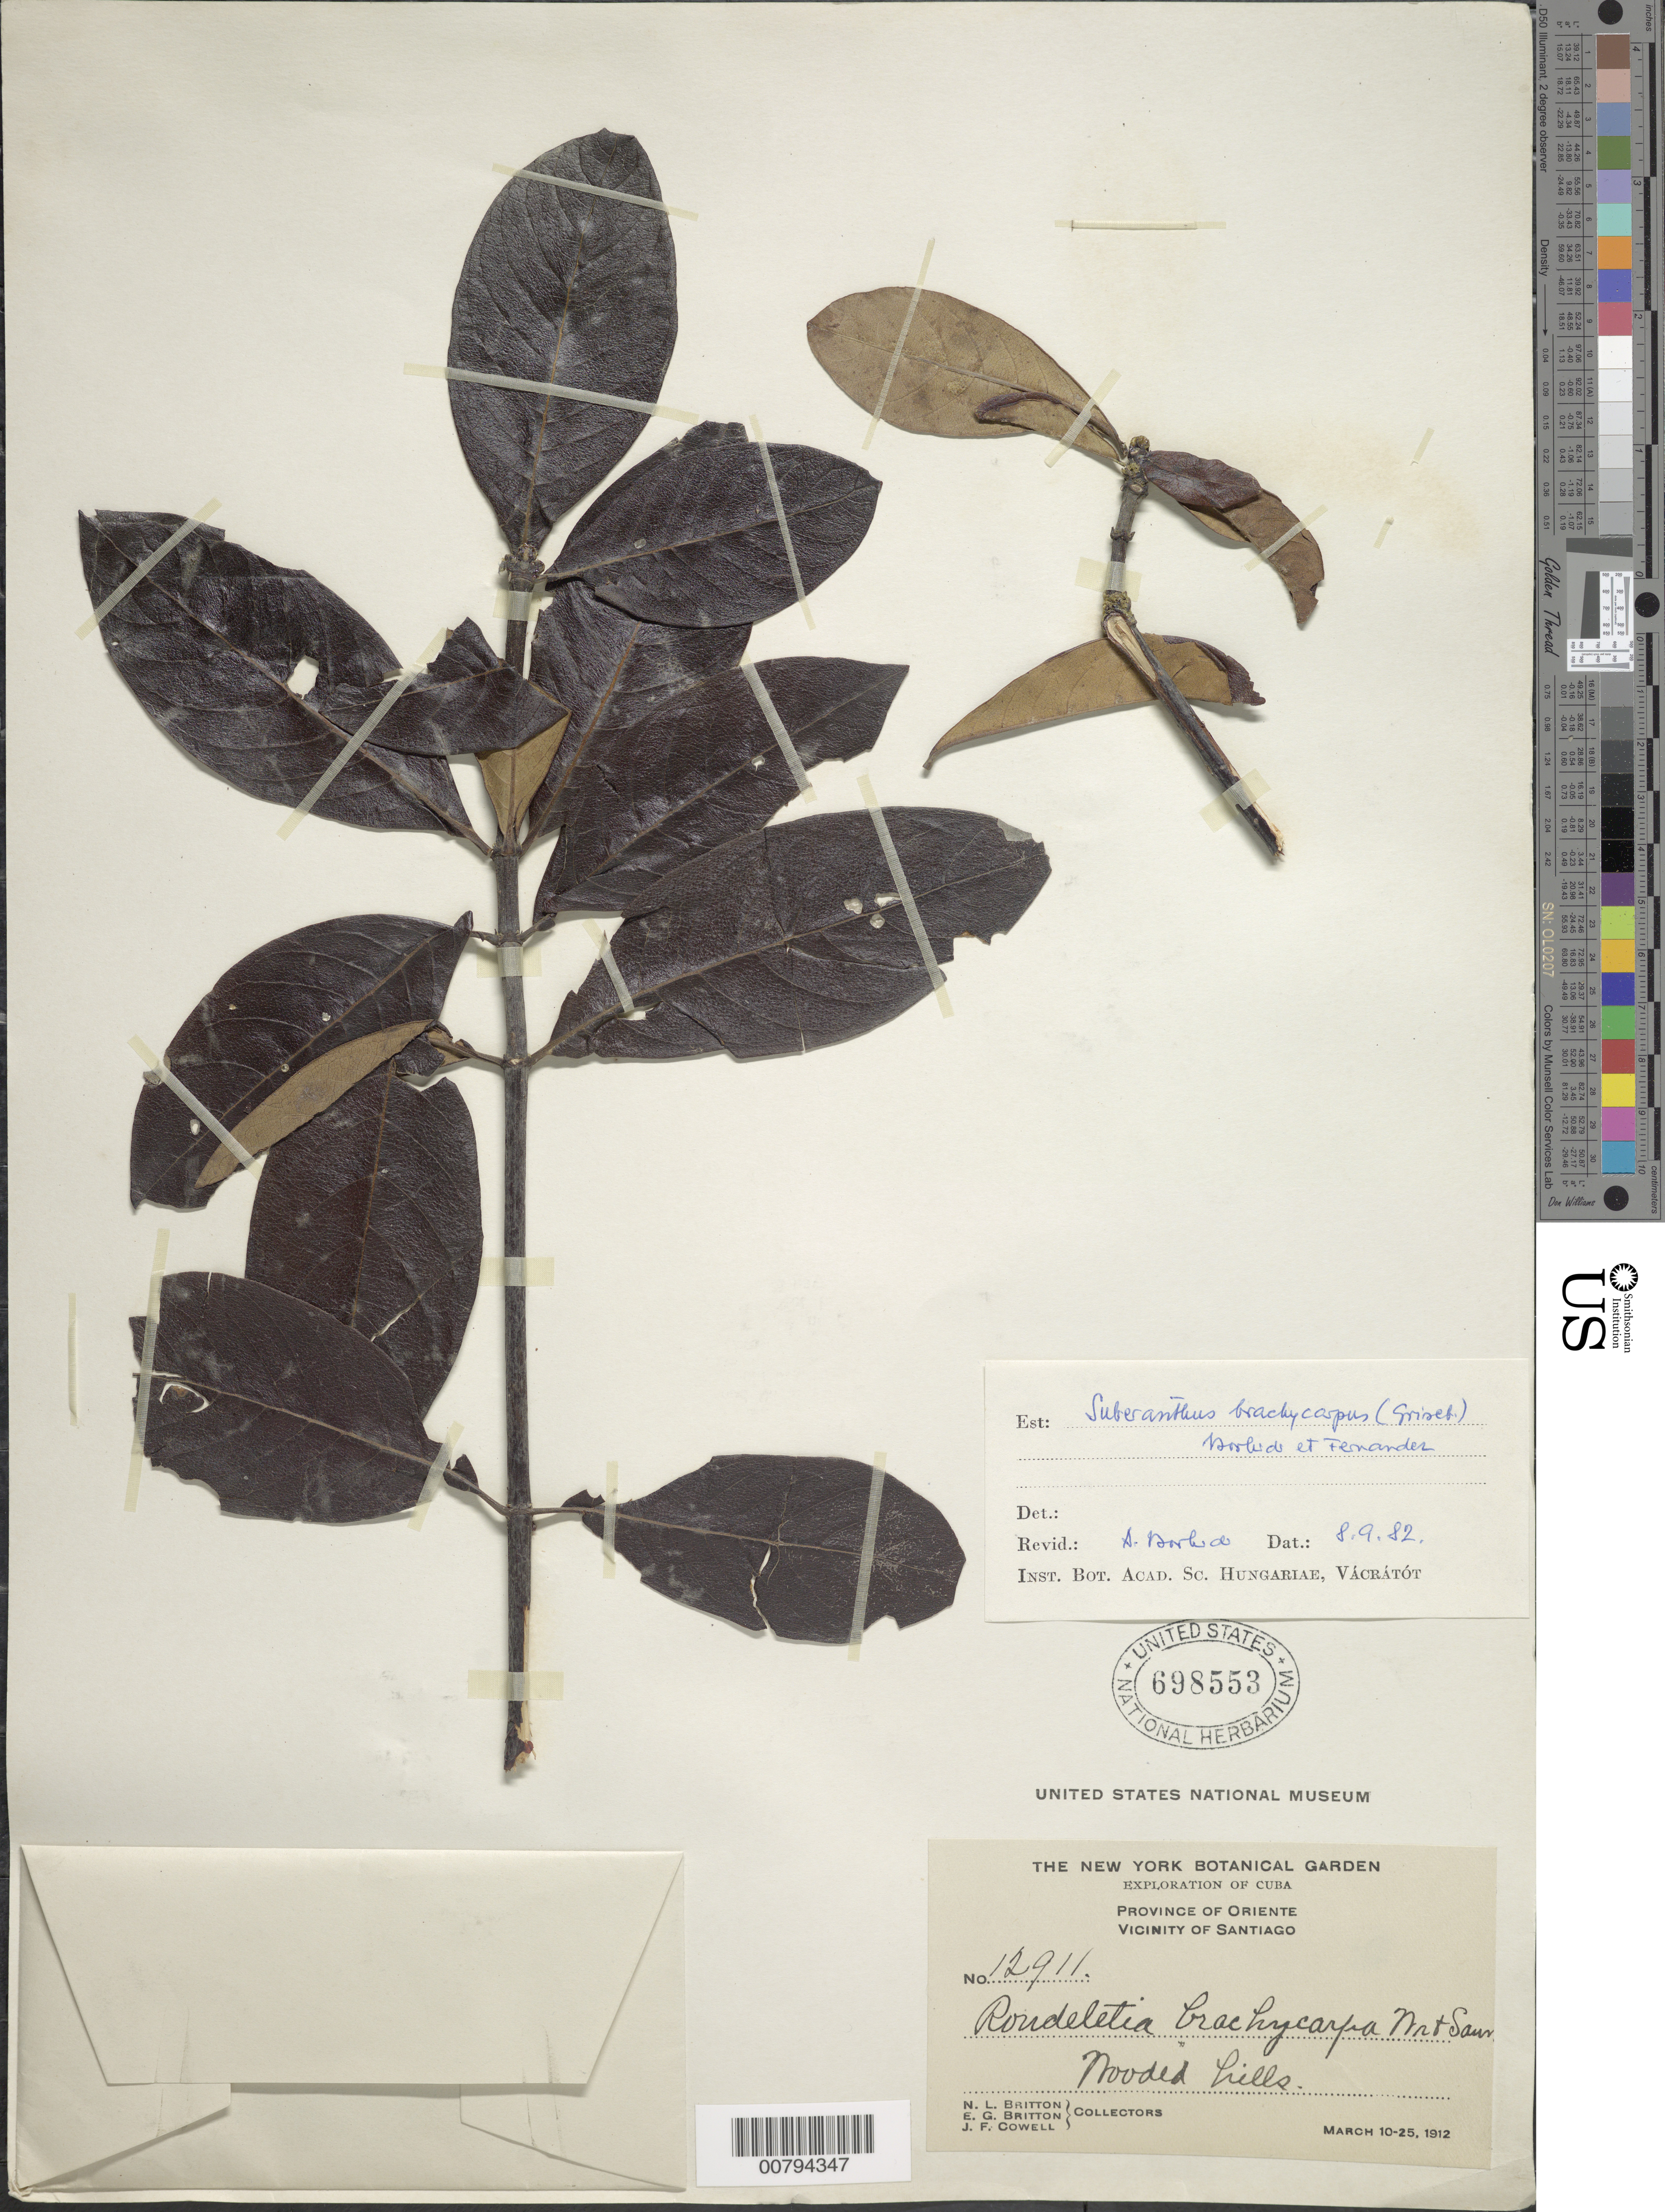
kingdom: Plantae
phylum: Tracheophyta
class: Magnoliopsida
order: Gentianales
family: Rubiaceae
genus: Suberanthus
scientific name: Suberanthus brachycarpus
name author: (Griseb.) Borhidi & Fernández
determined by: Borhidi, Attila L.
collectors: N. Britton, E. G. Britton & J. F. Cowell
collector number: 12911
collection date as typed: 10 Mar 1912 to 25 Mar 1912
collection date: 1912-03-10/1912-03-25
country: Cuba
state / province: Oriente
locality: Vicinity of Santiago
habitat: Wooded hills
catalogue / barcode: US 698553